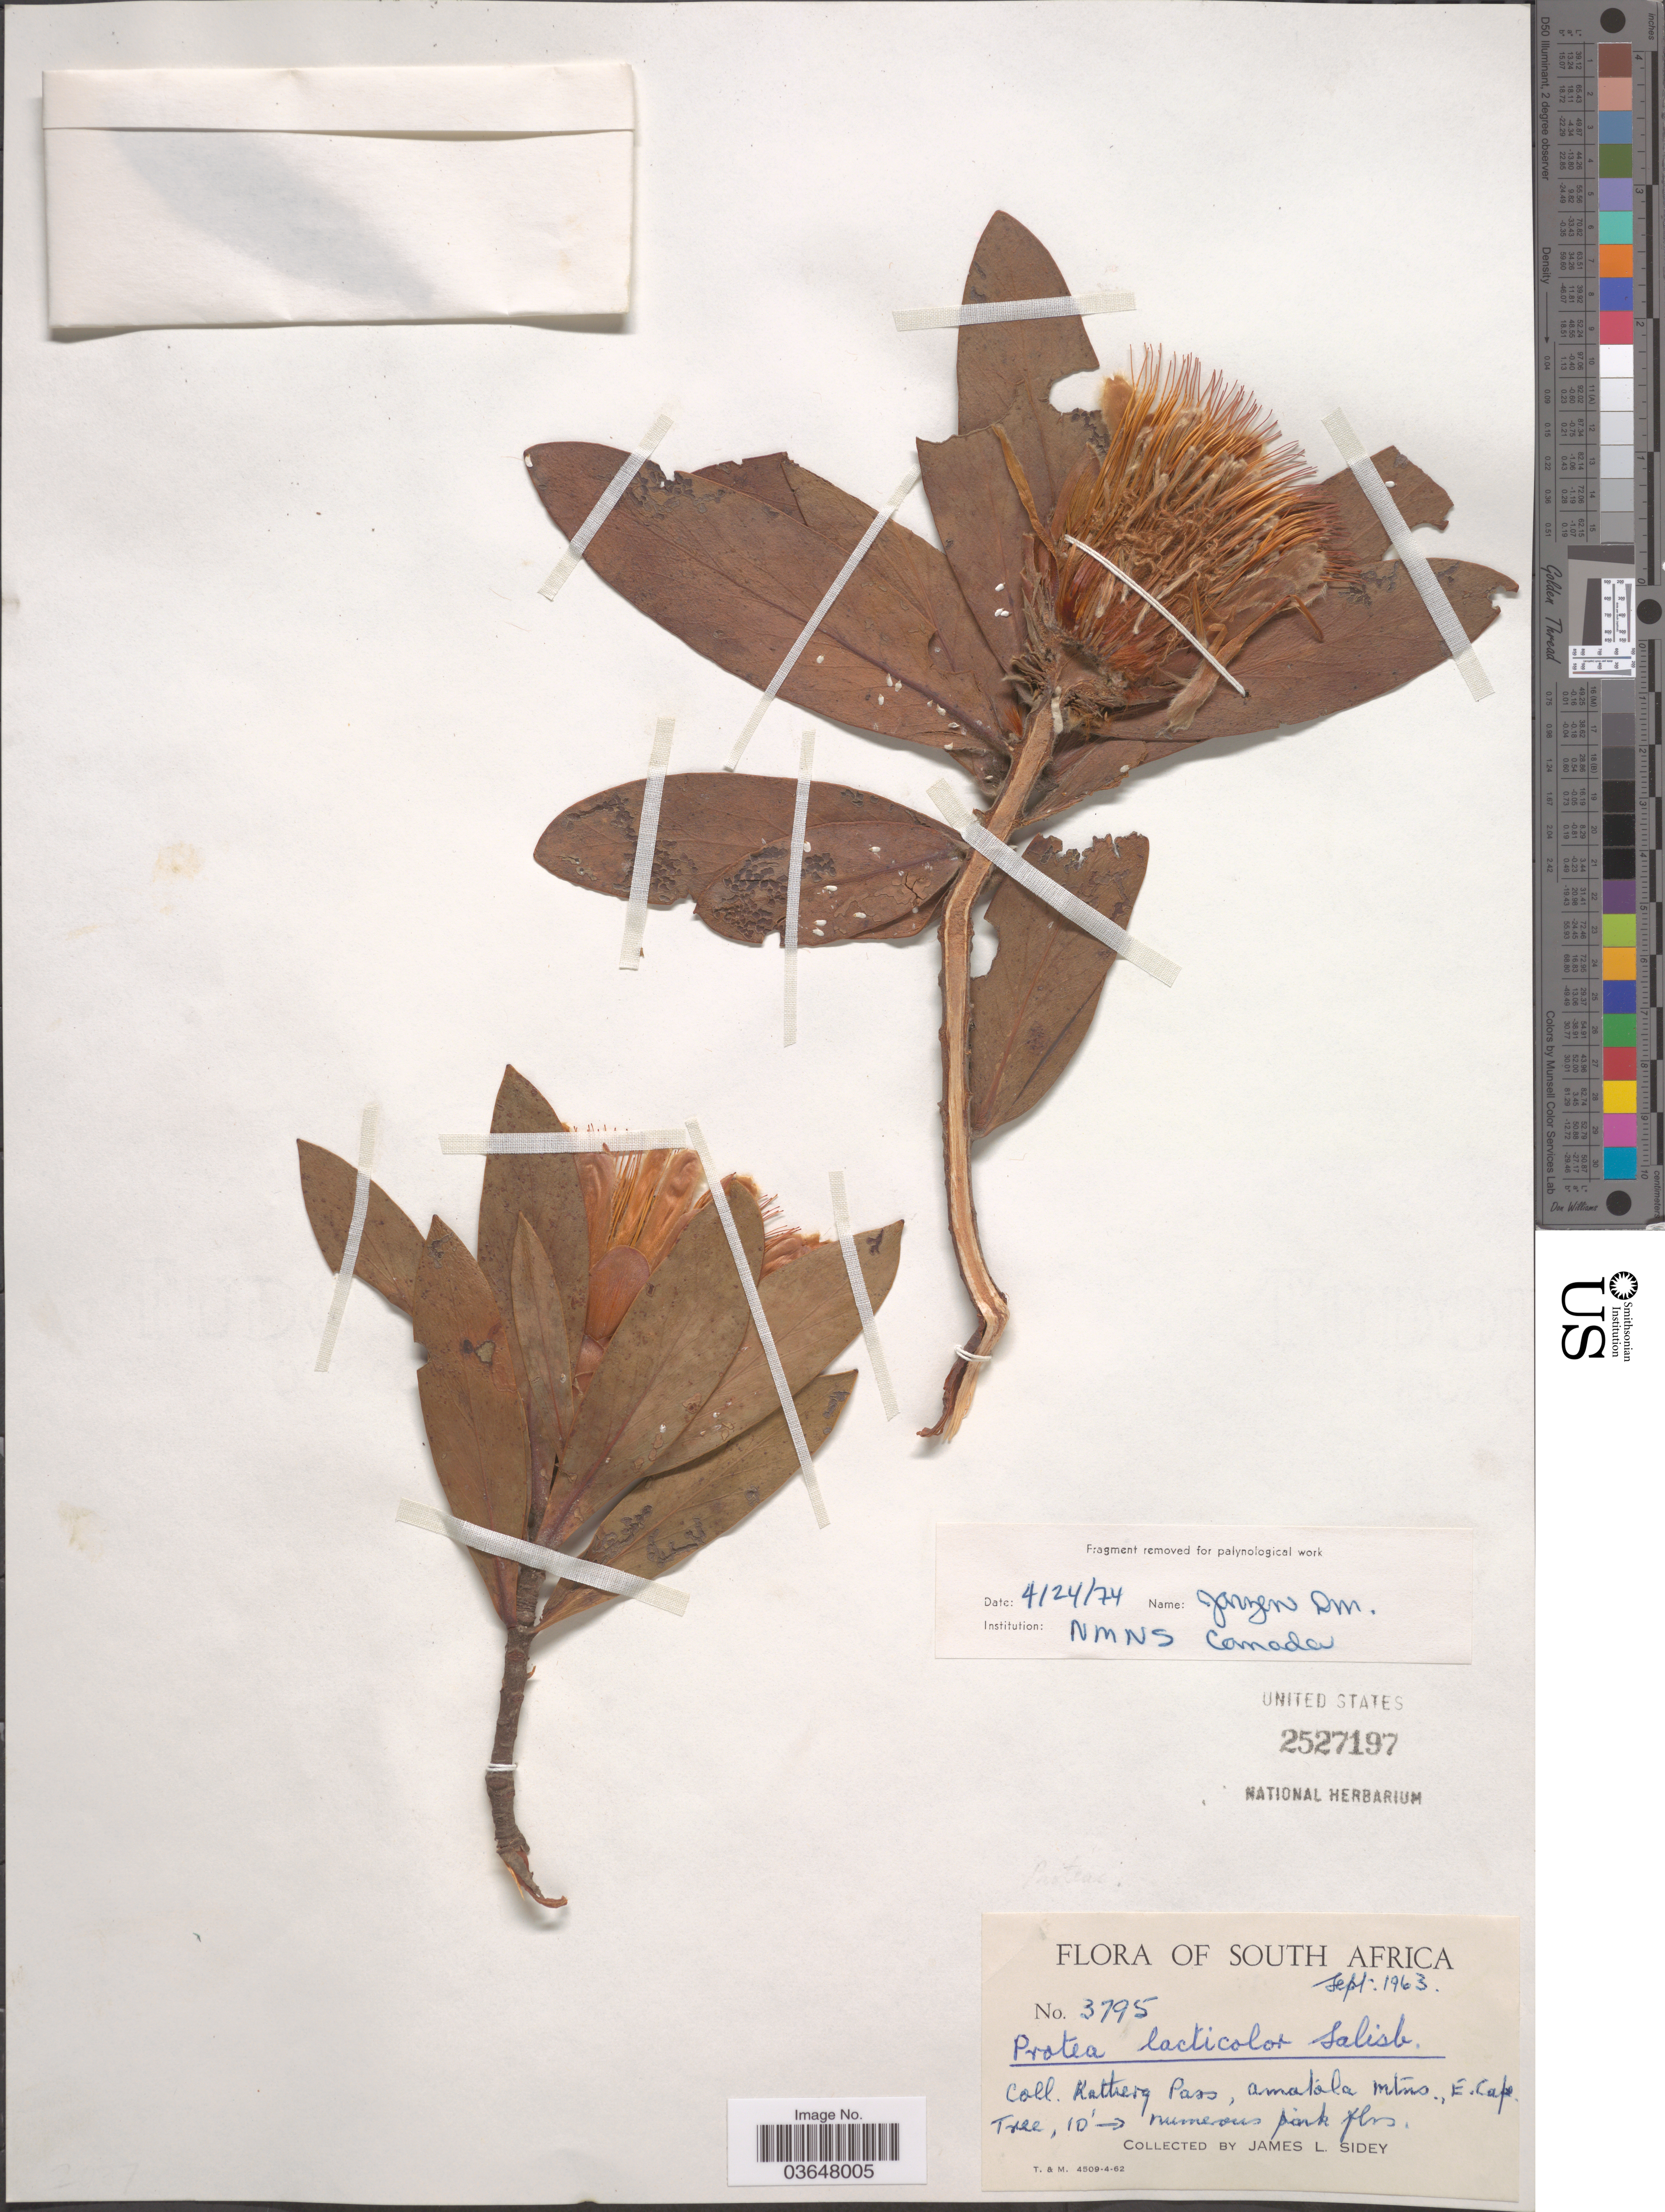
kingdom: Plantae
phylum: Tracheophyta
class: Magnoliopsida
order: Proteales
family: Proteaceae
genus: Protea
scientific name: Protea lacticolor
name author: Salisb.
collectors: J. L. Sidey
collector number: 3795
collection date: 1963-09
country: South Africa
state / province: Eastern Cape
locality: Katberg Pass, Amatola Mtns., E. Cape.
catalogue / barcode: US 2527197